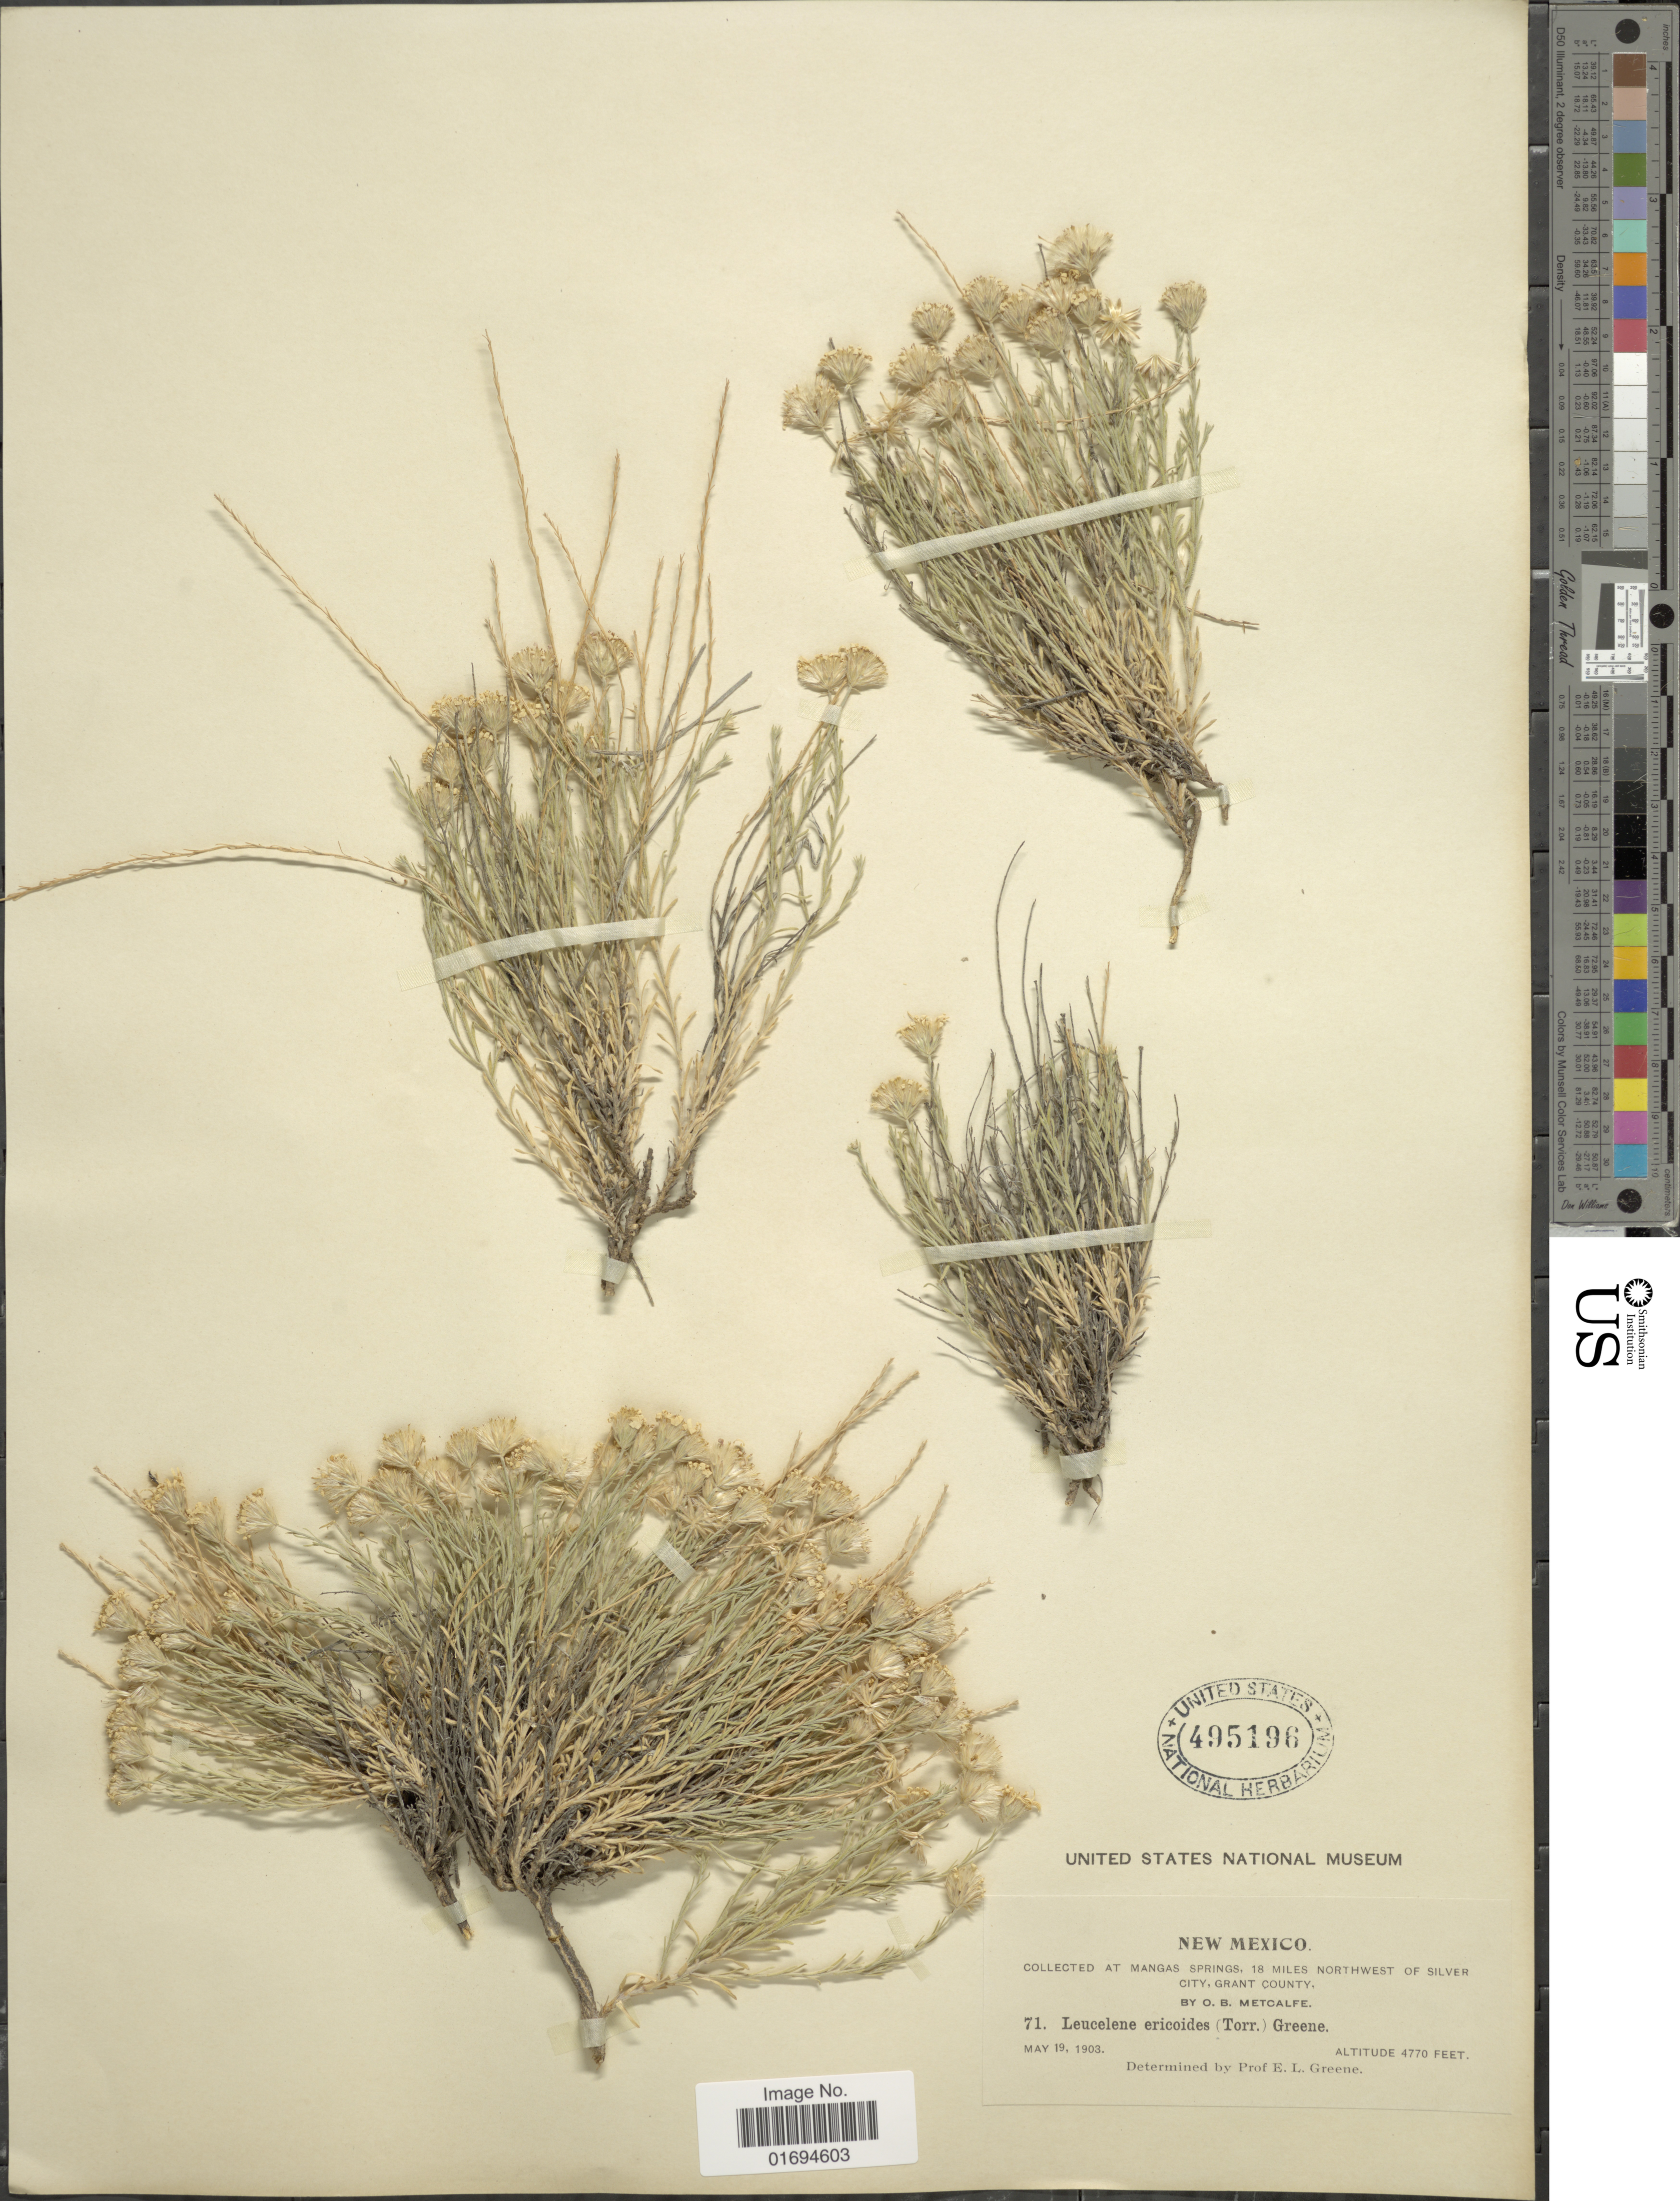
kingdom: Plantae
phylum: Tracheophyta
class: Magnoliopsida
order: Asterales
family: Asteraceae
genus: Chaetopappa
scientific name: Chaetopappa ericoides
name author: (Torr.) G.L. Nesom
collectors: O. B. Metcalfe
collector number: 71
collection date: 1903-05-19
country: United States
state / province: New Mexico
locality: Mangas Springs, 18 miles Northwest of Silver City, Grant County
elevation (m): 1454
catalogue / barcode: US 495196